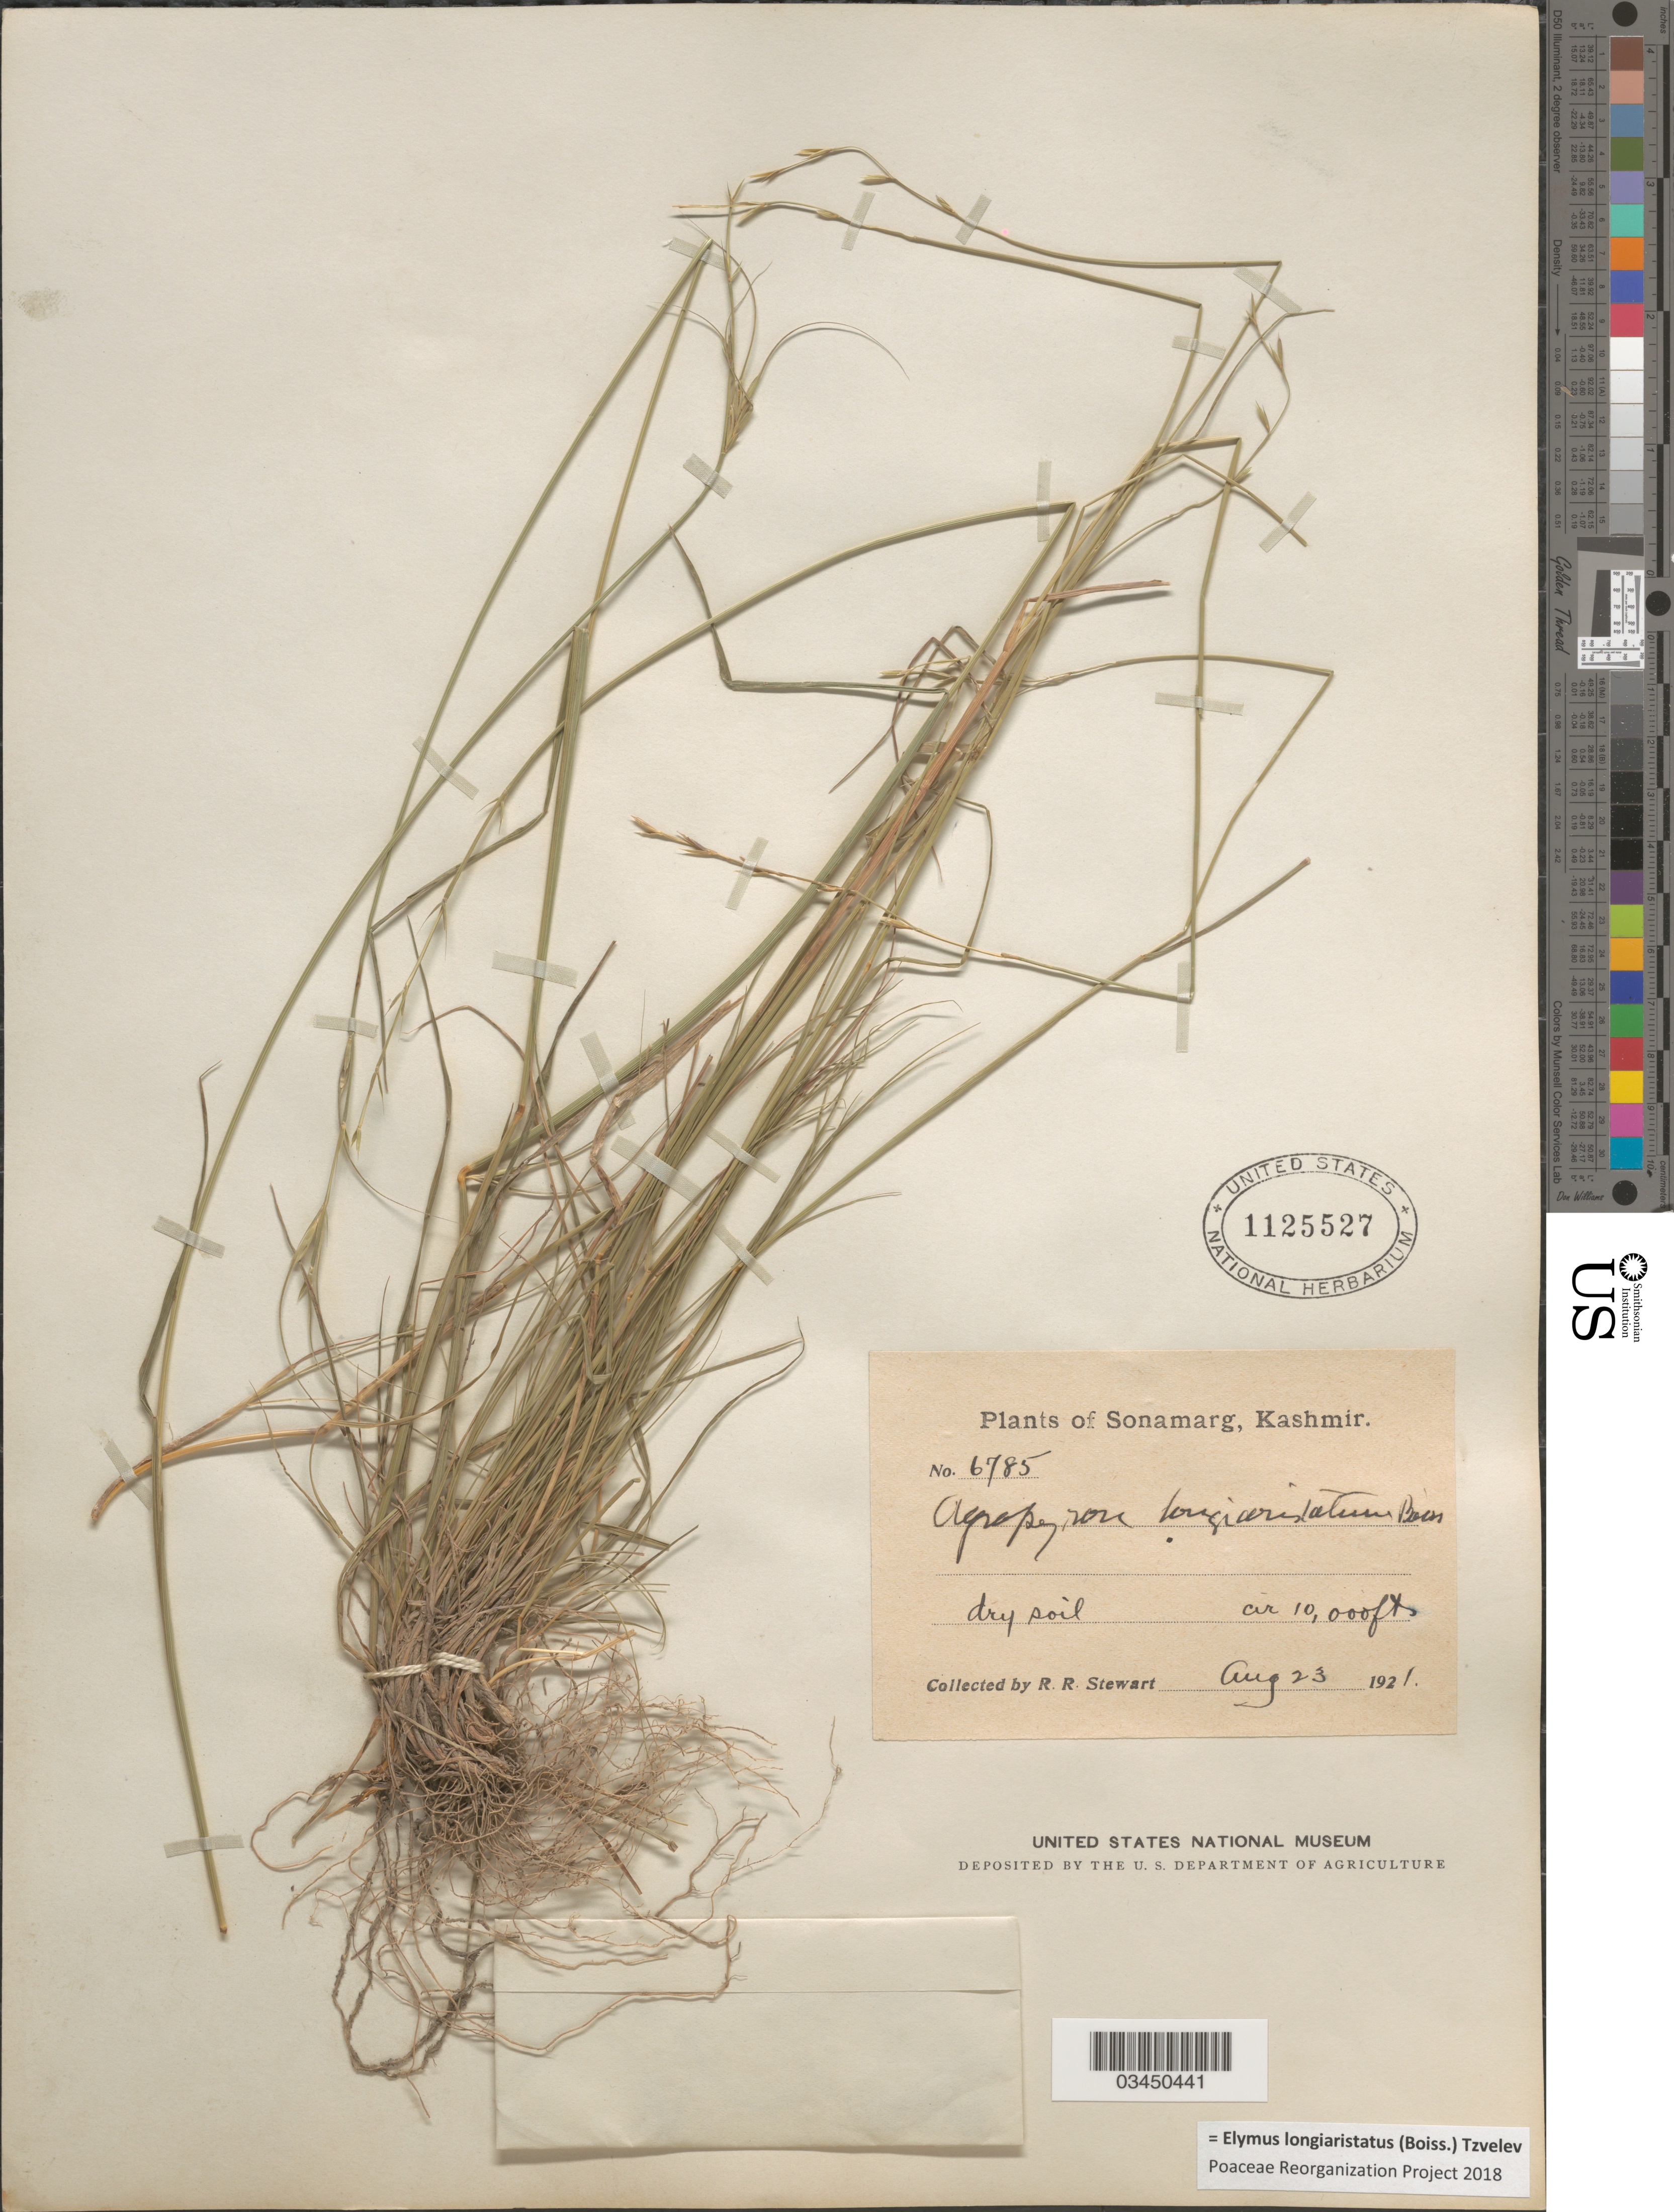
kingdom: Plantae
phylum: Tracheophyta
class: Liliopsida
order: Poales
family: Poaceae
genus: Elymus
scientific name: Elymus longiaristatus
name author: (Boiss.) Tzvelev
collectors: R. Stewart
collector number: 6785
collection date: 1921-08-23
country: India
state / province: Jammu and Kashmir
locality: Sonamarg, Kashmir. Dry soil.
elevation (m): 3048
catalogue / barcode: US 1125527